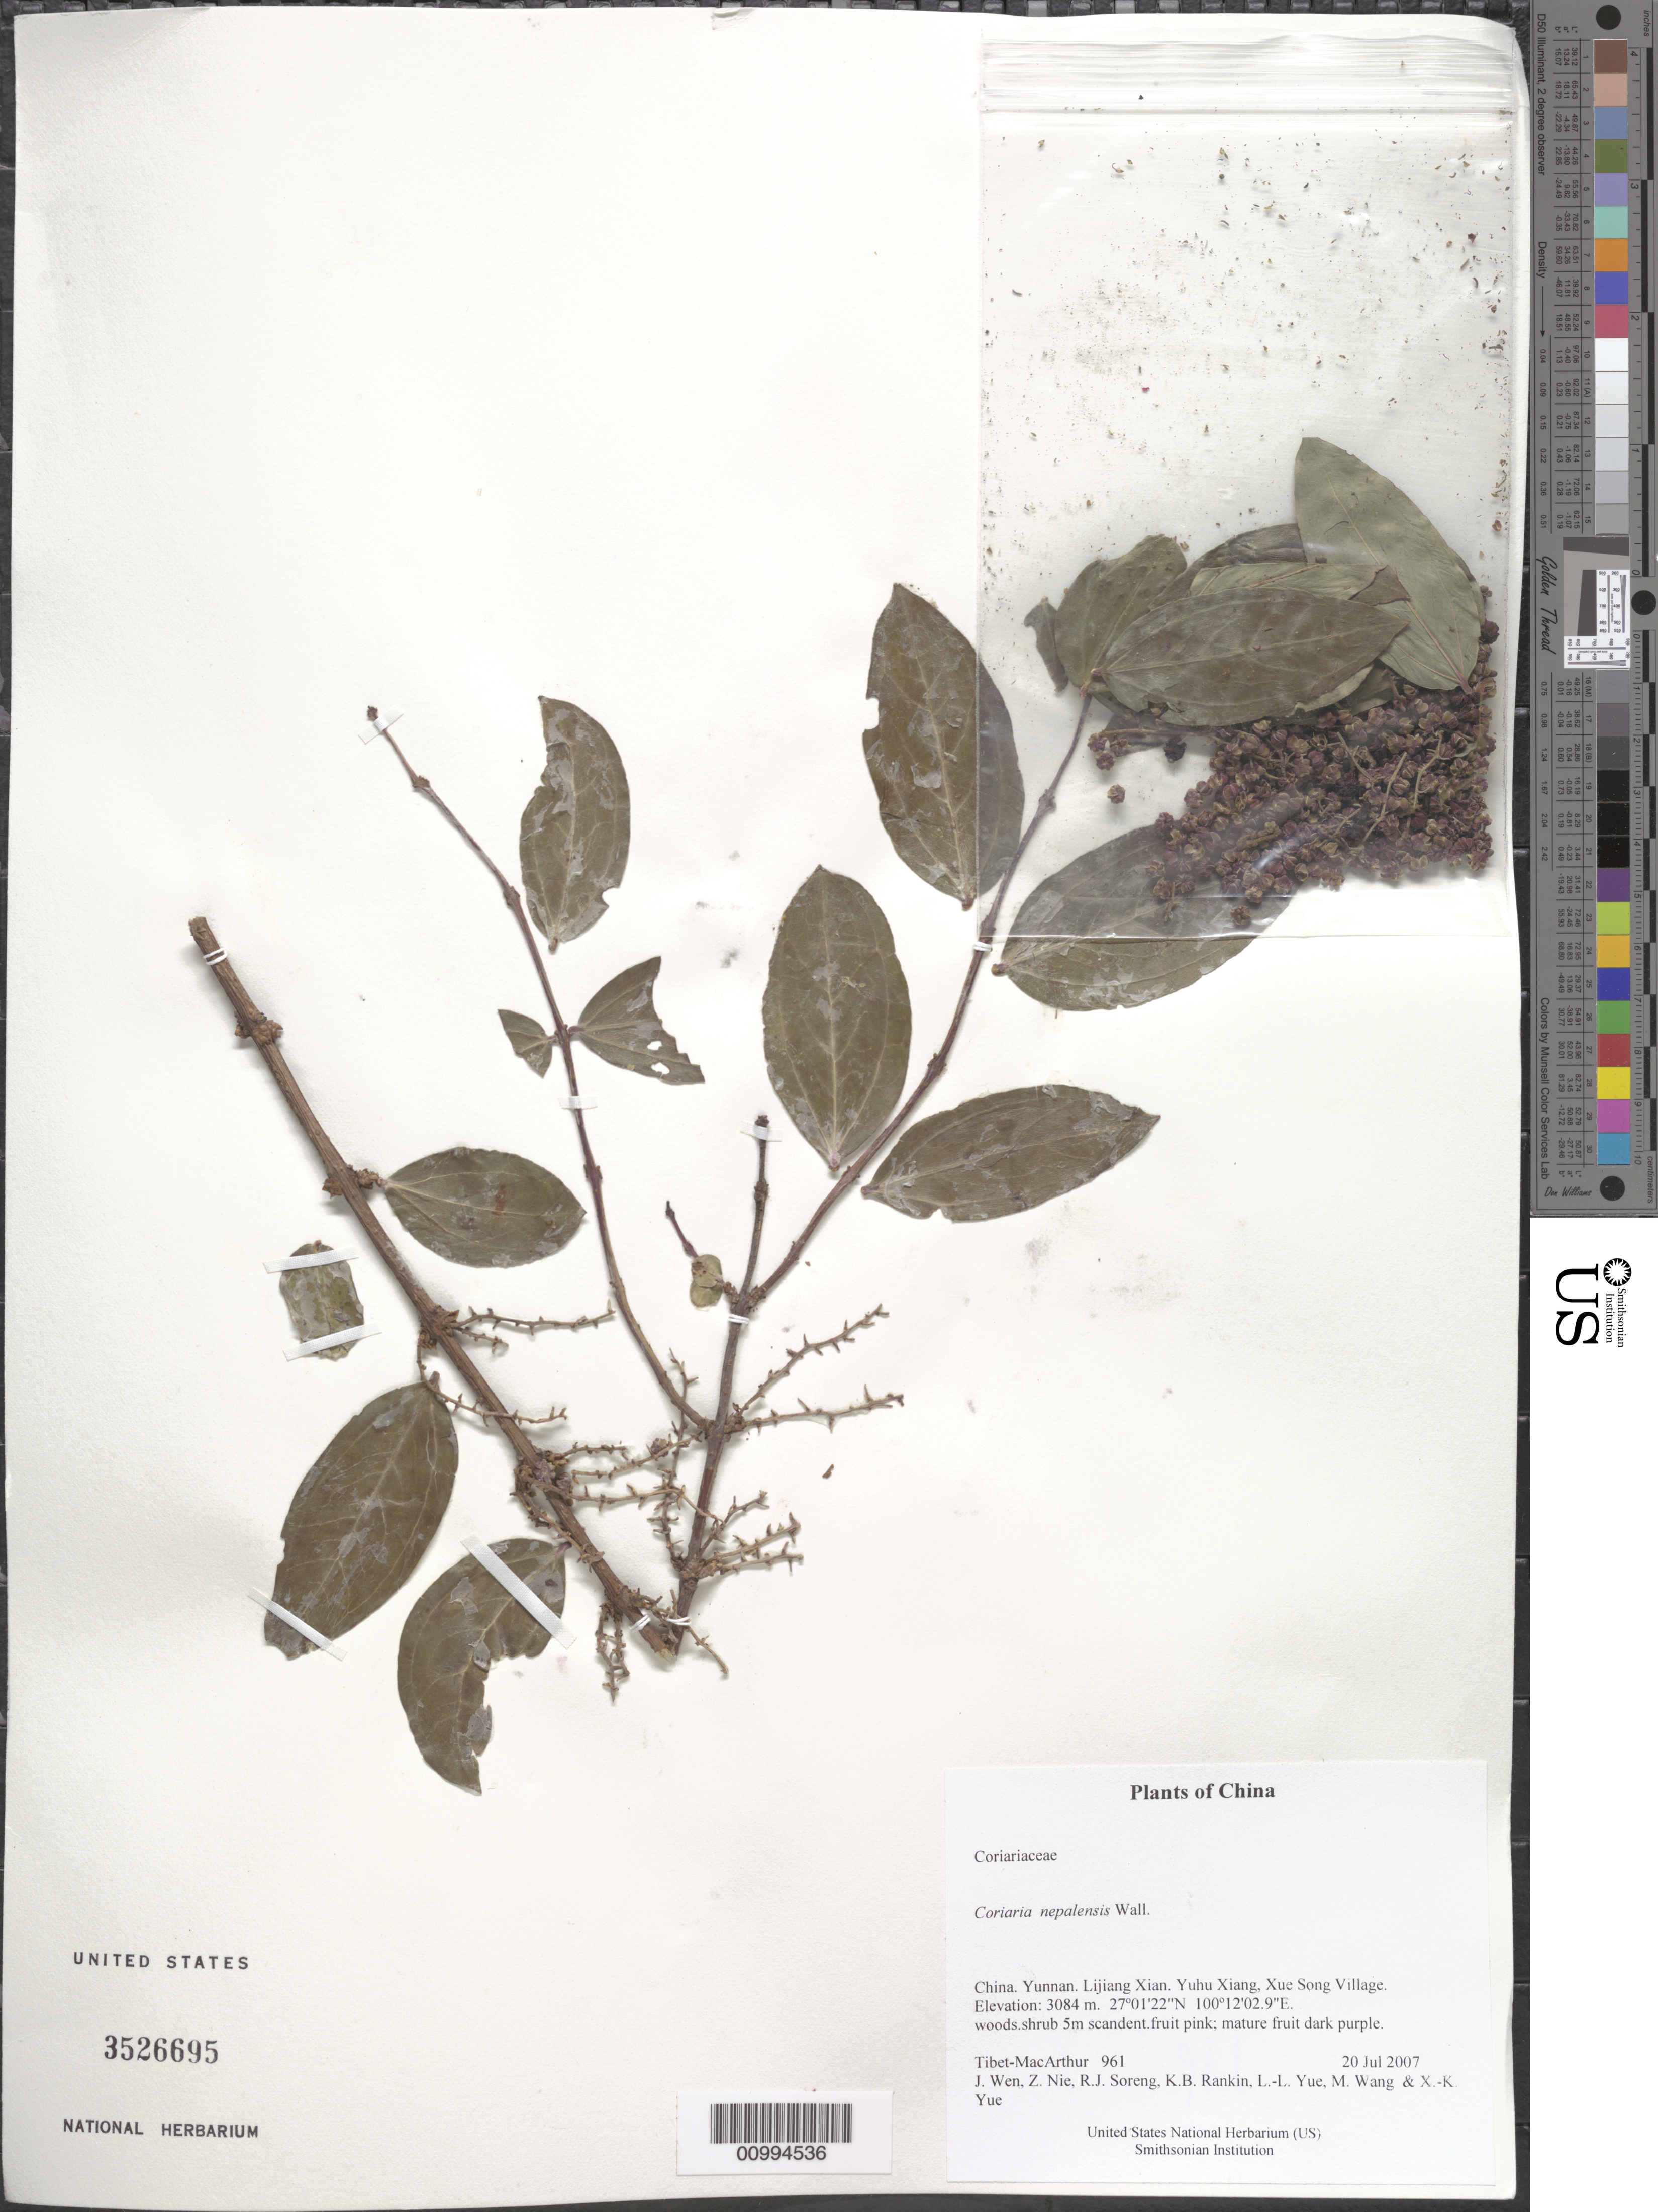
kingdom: Plantae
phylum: Tracheophyta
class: Magnoliopsida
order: Cucurbitales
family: Coriariaceae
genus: Coriaria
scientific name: Coriaria nepalensis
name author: Wall.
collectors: Tibet-MacArthur, J. Wen, Z. Nie, R. J. Soreng, K. Rankin, L. Yue, M. Wang & X. Yue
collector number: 961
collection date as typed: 20 Jul 2007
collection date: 2007-07-20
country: China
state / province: Yunnan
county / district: Lijiang Xian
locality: Yuhu Xiang, Xue Song Village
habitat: woods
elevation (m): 3084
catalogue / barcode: US 3526695